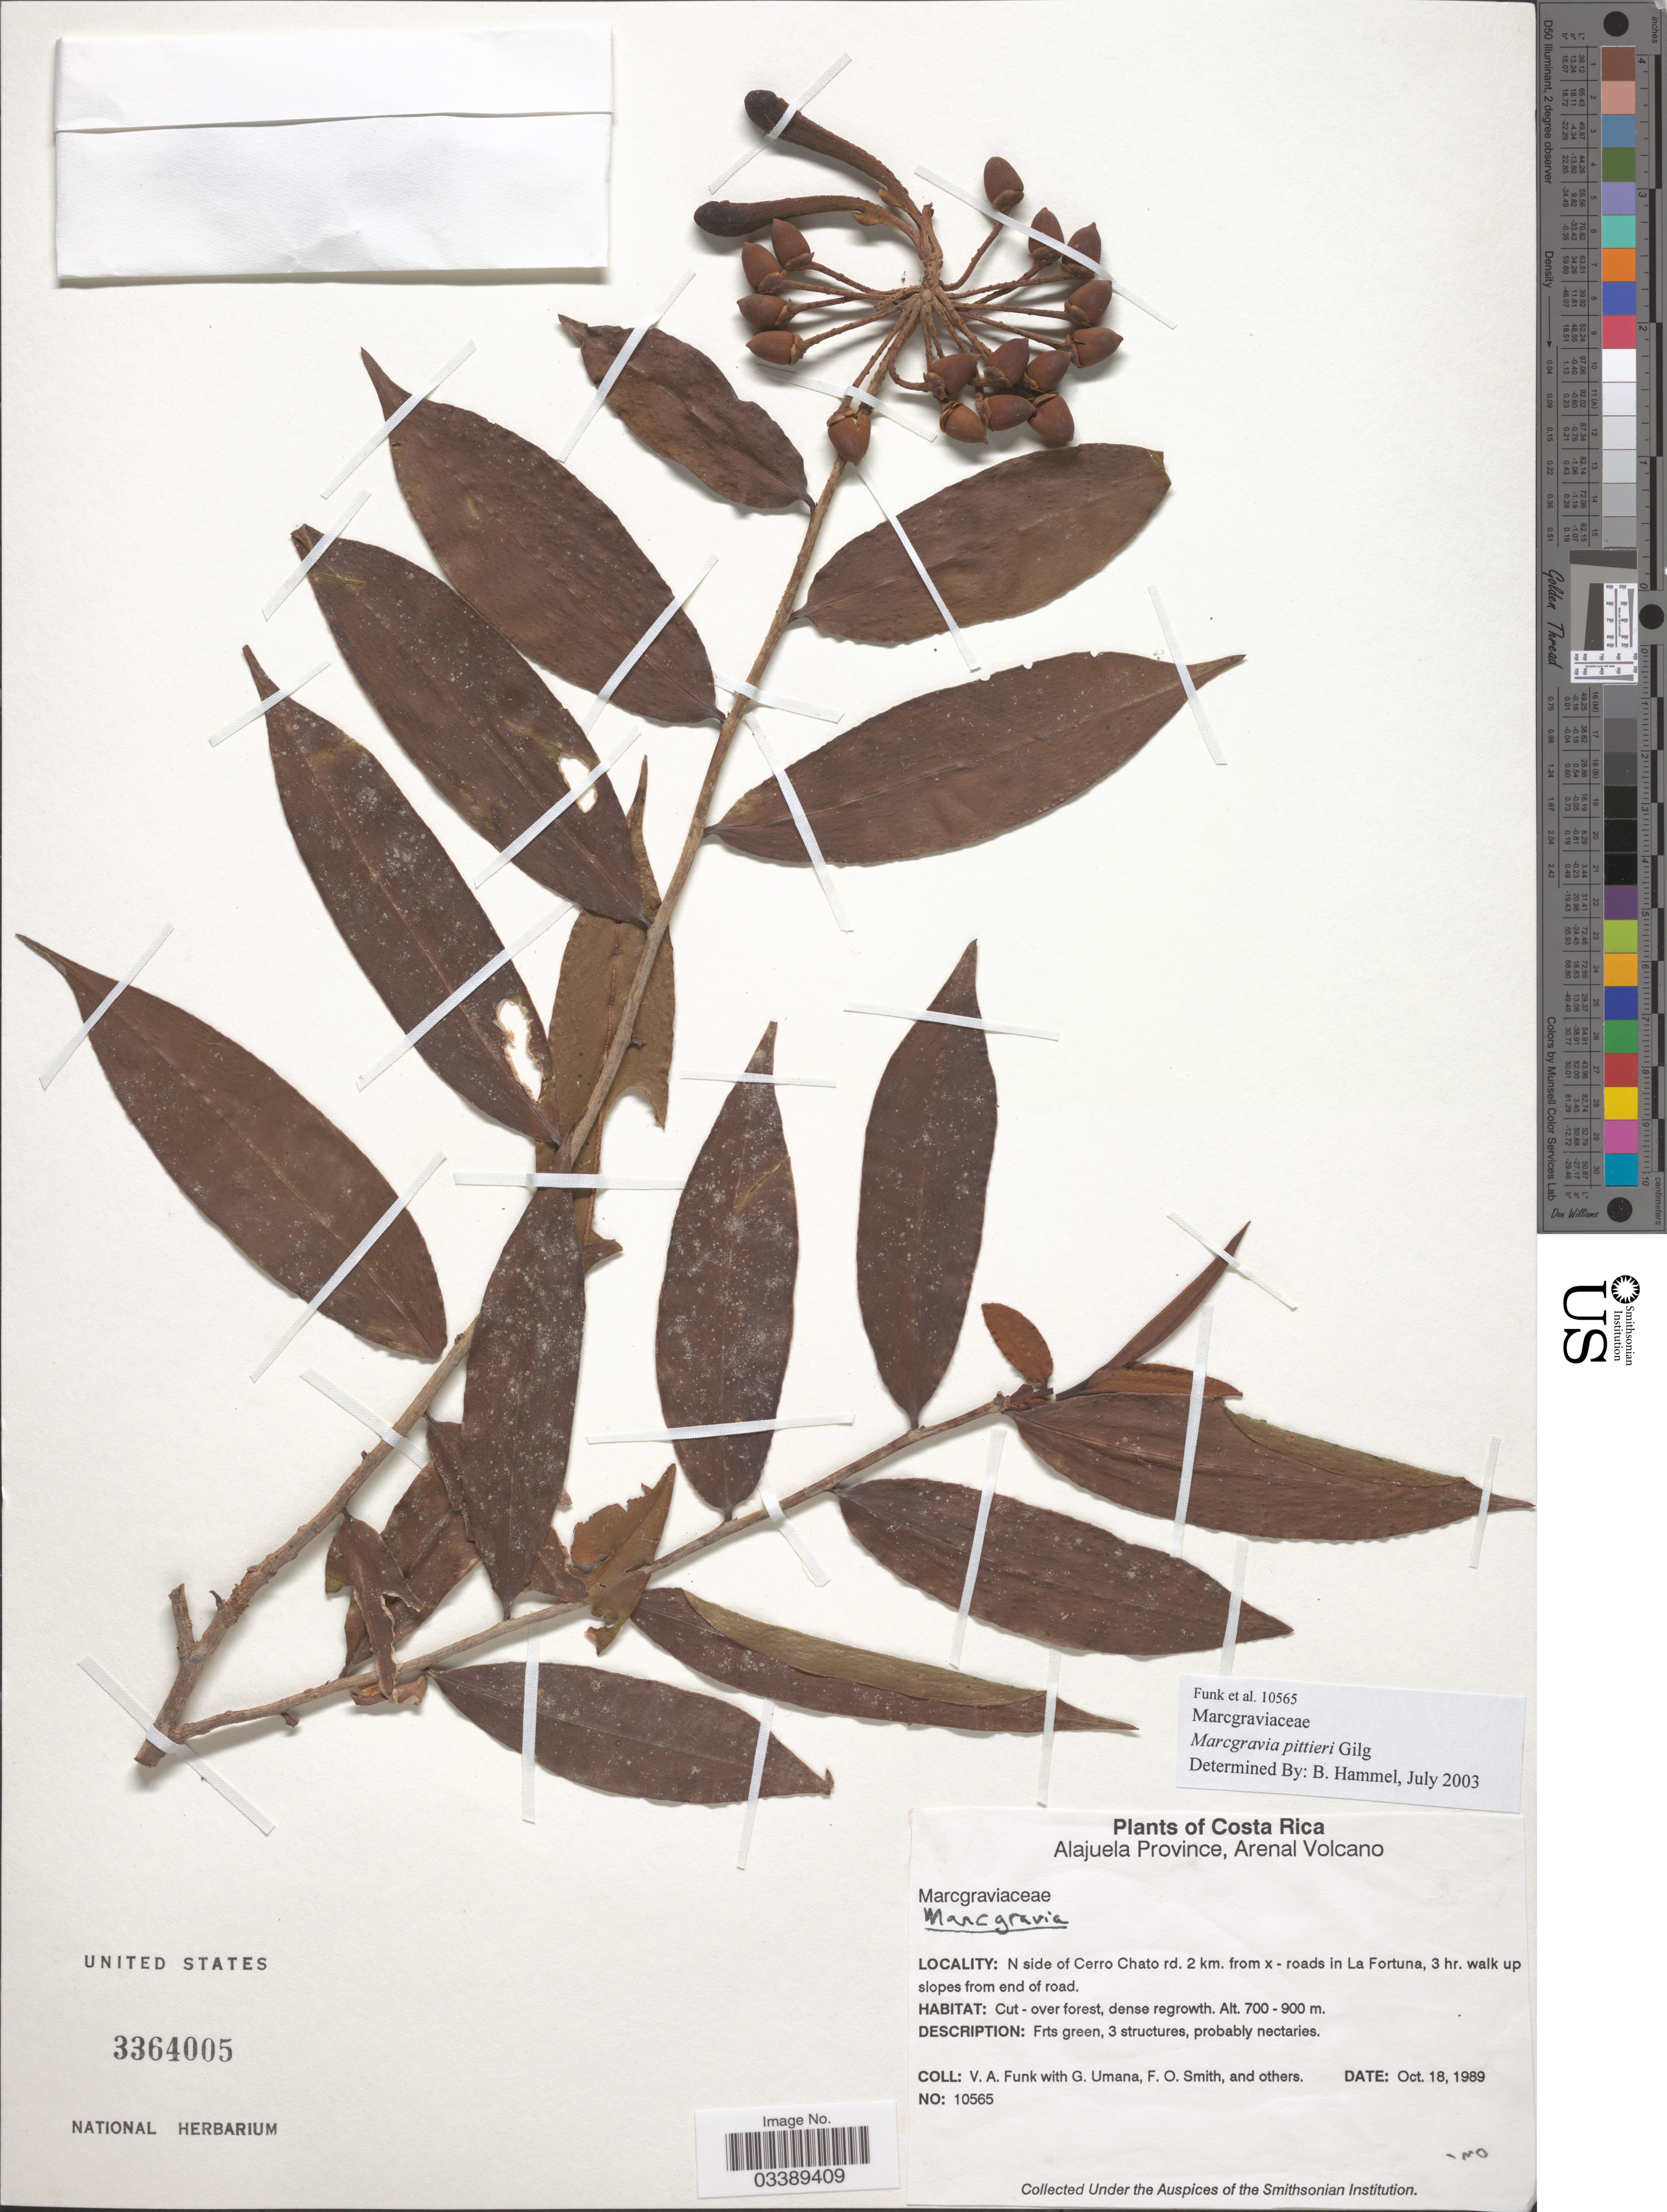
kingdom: Plantae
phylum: Tracheophyta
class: Magnoliopsida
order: Ericales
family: Marcgraviaceae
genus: Marcgravia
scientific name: Marcgravia pittieri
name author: Gilg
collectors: V. Funk, G. Umana, F. Smith & et al.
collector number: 10565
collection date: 1989-10-18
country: Costa Rica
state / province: Alajuela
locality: Arenal Volcano. N side of Cerro Chato rd. 2 km. from [Foreign script] - roads in La Fortuna, 3 hr. walk up slopes from end of road.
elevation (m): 700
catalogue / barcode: US 3364005